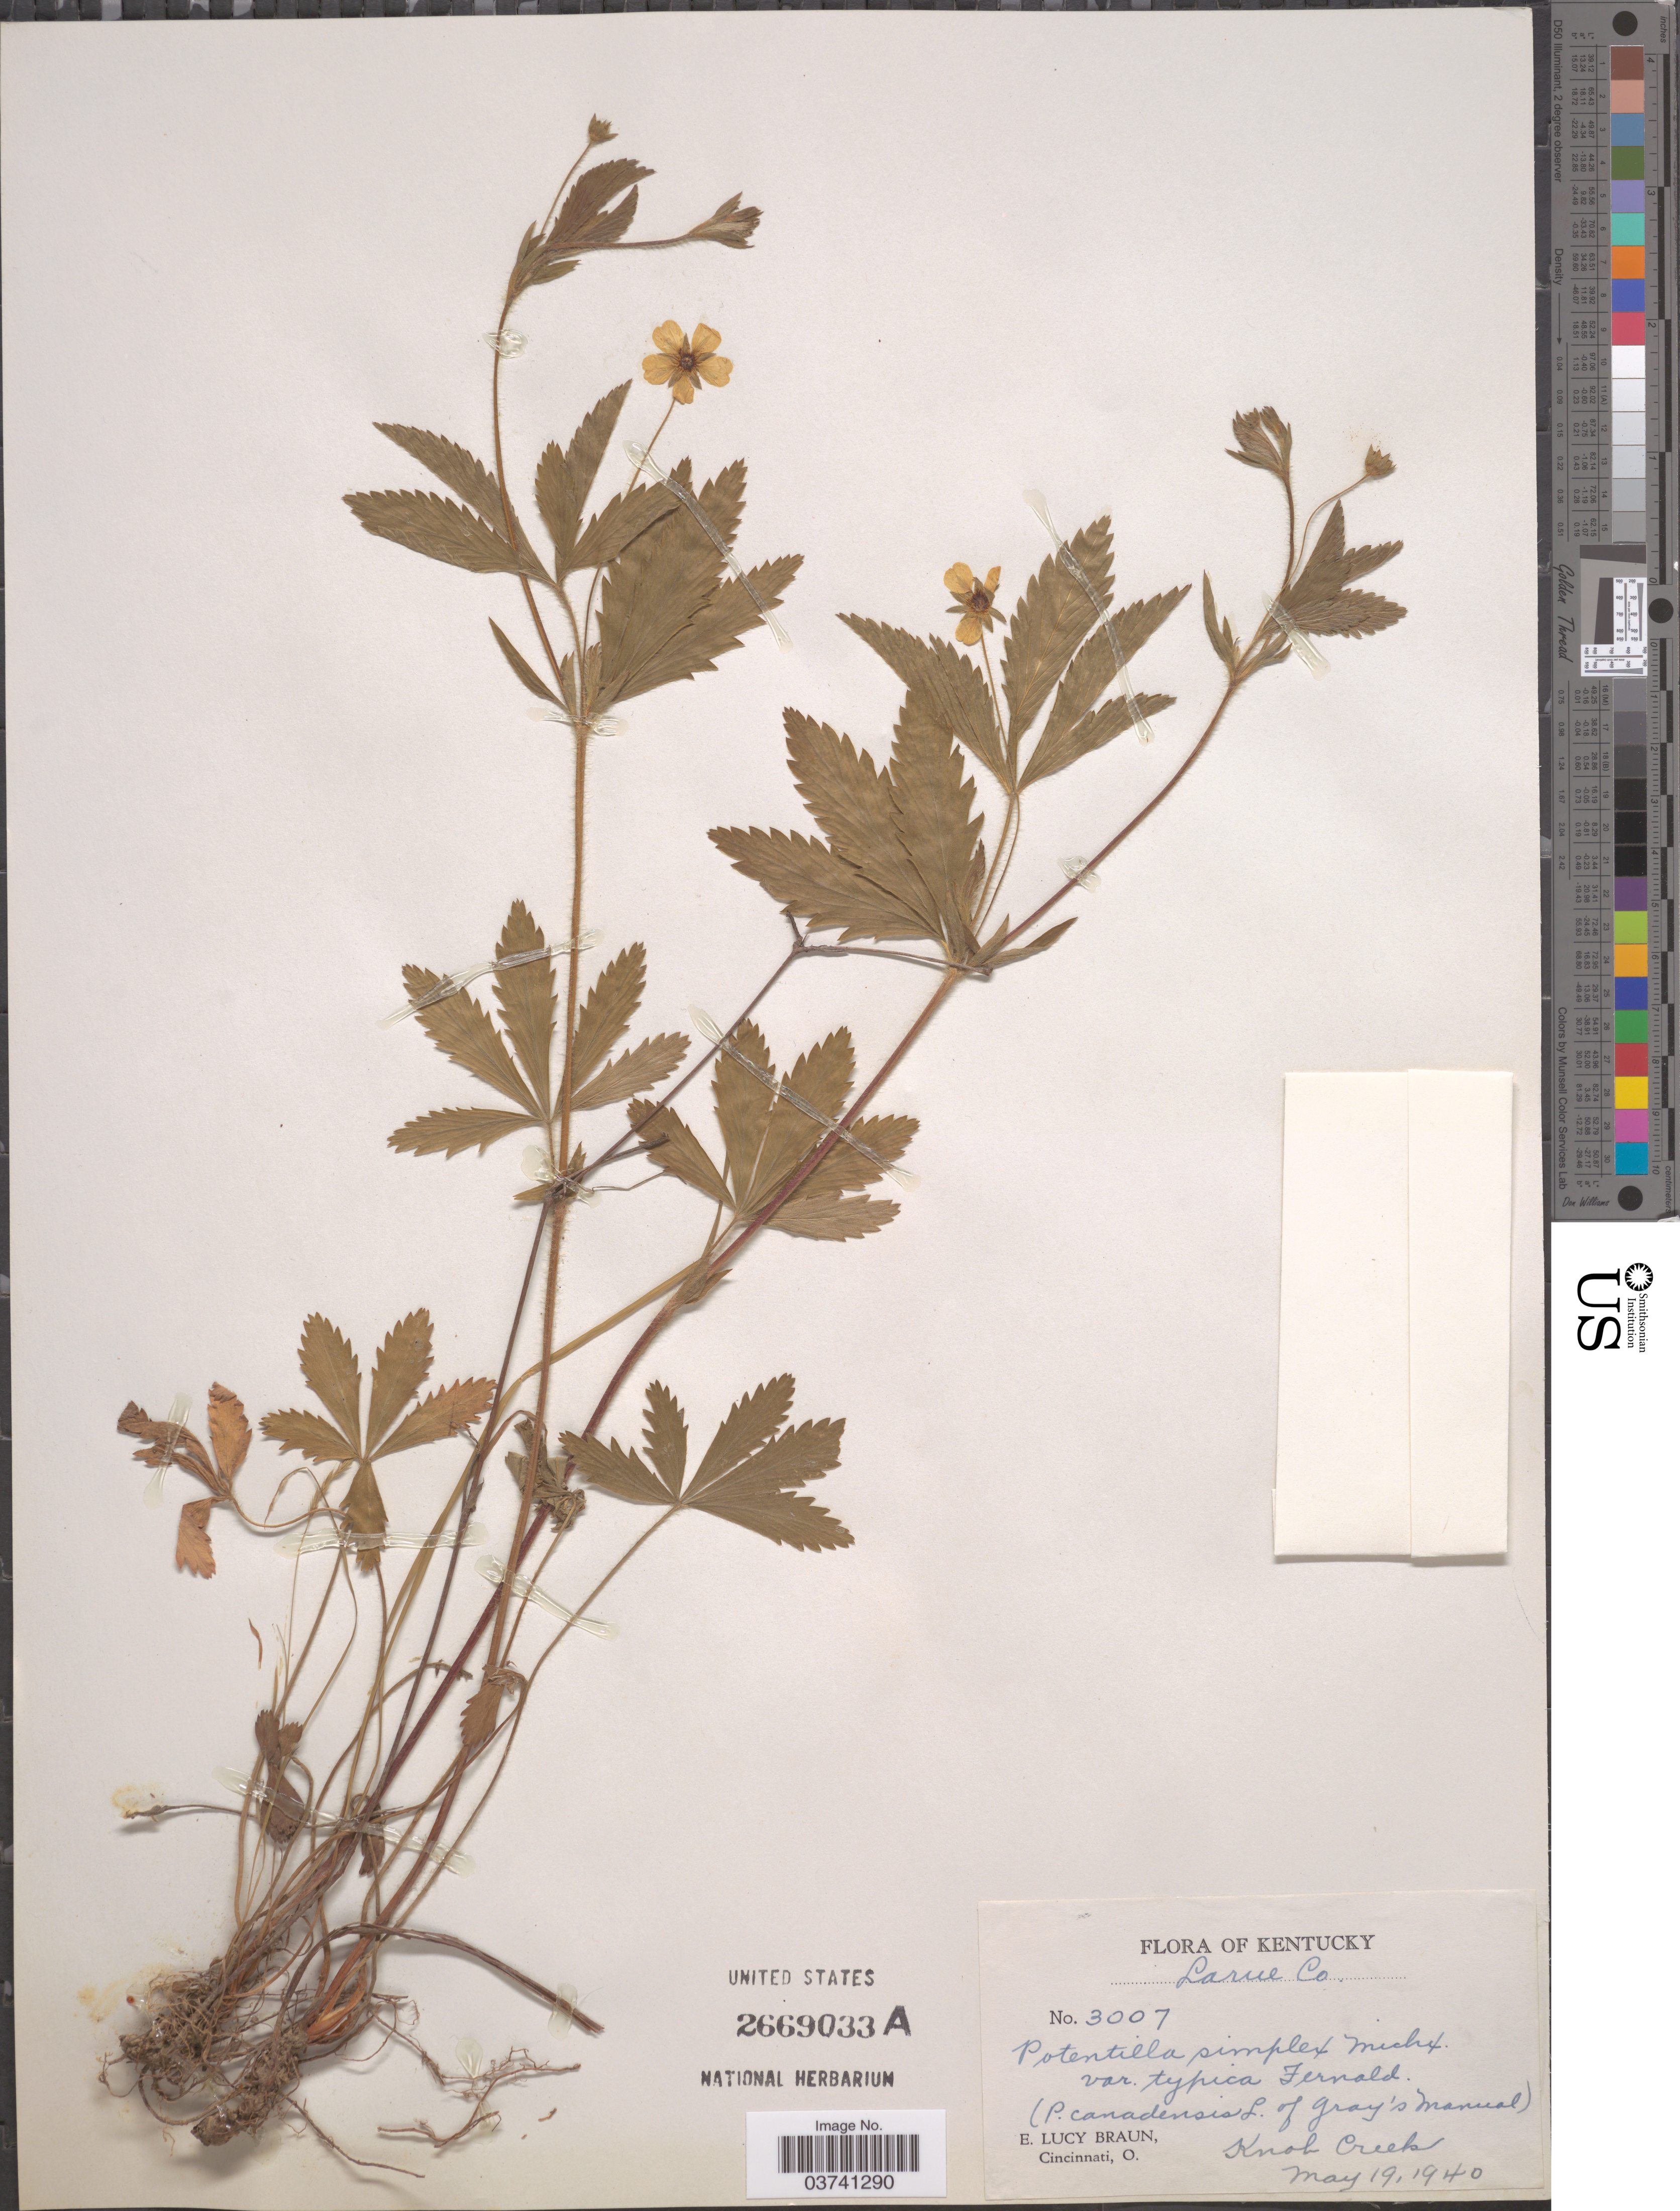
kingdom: Plantae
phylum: Tracheophyta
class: Magnoliopsida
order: Rosales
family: Rosaceae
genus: Potentilla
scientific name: Potentilla simplex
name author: Michx.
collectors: E. L. Braun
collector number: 3007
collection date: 1940-05-19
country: United States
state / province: Kentucky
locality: Larue Co. Knob Creek.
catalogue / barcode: US 2669033A